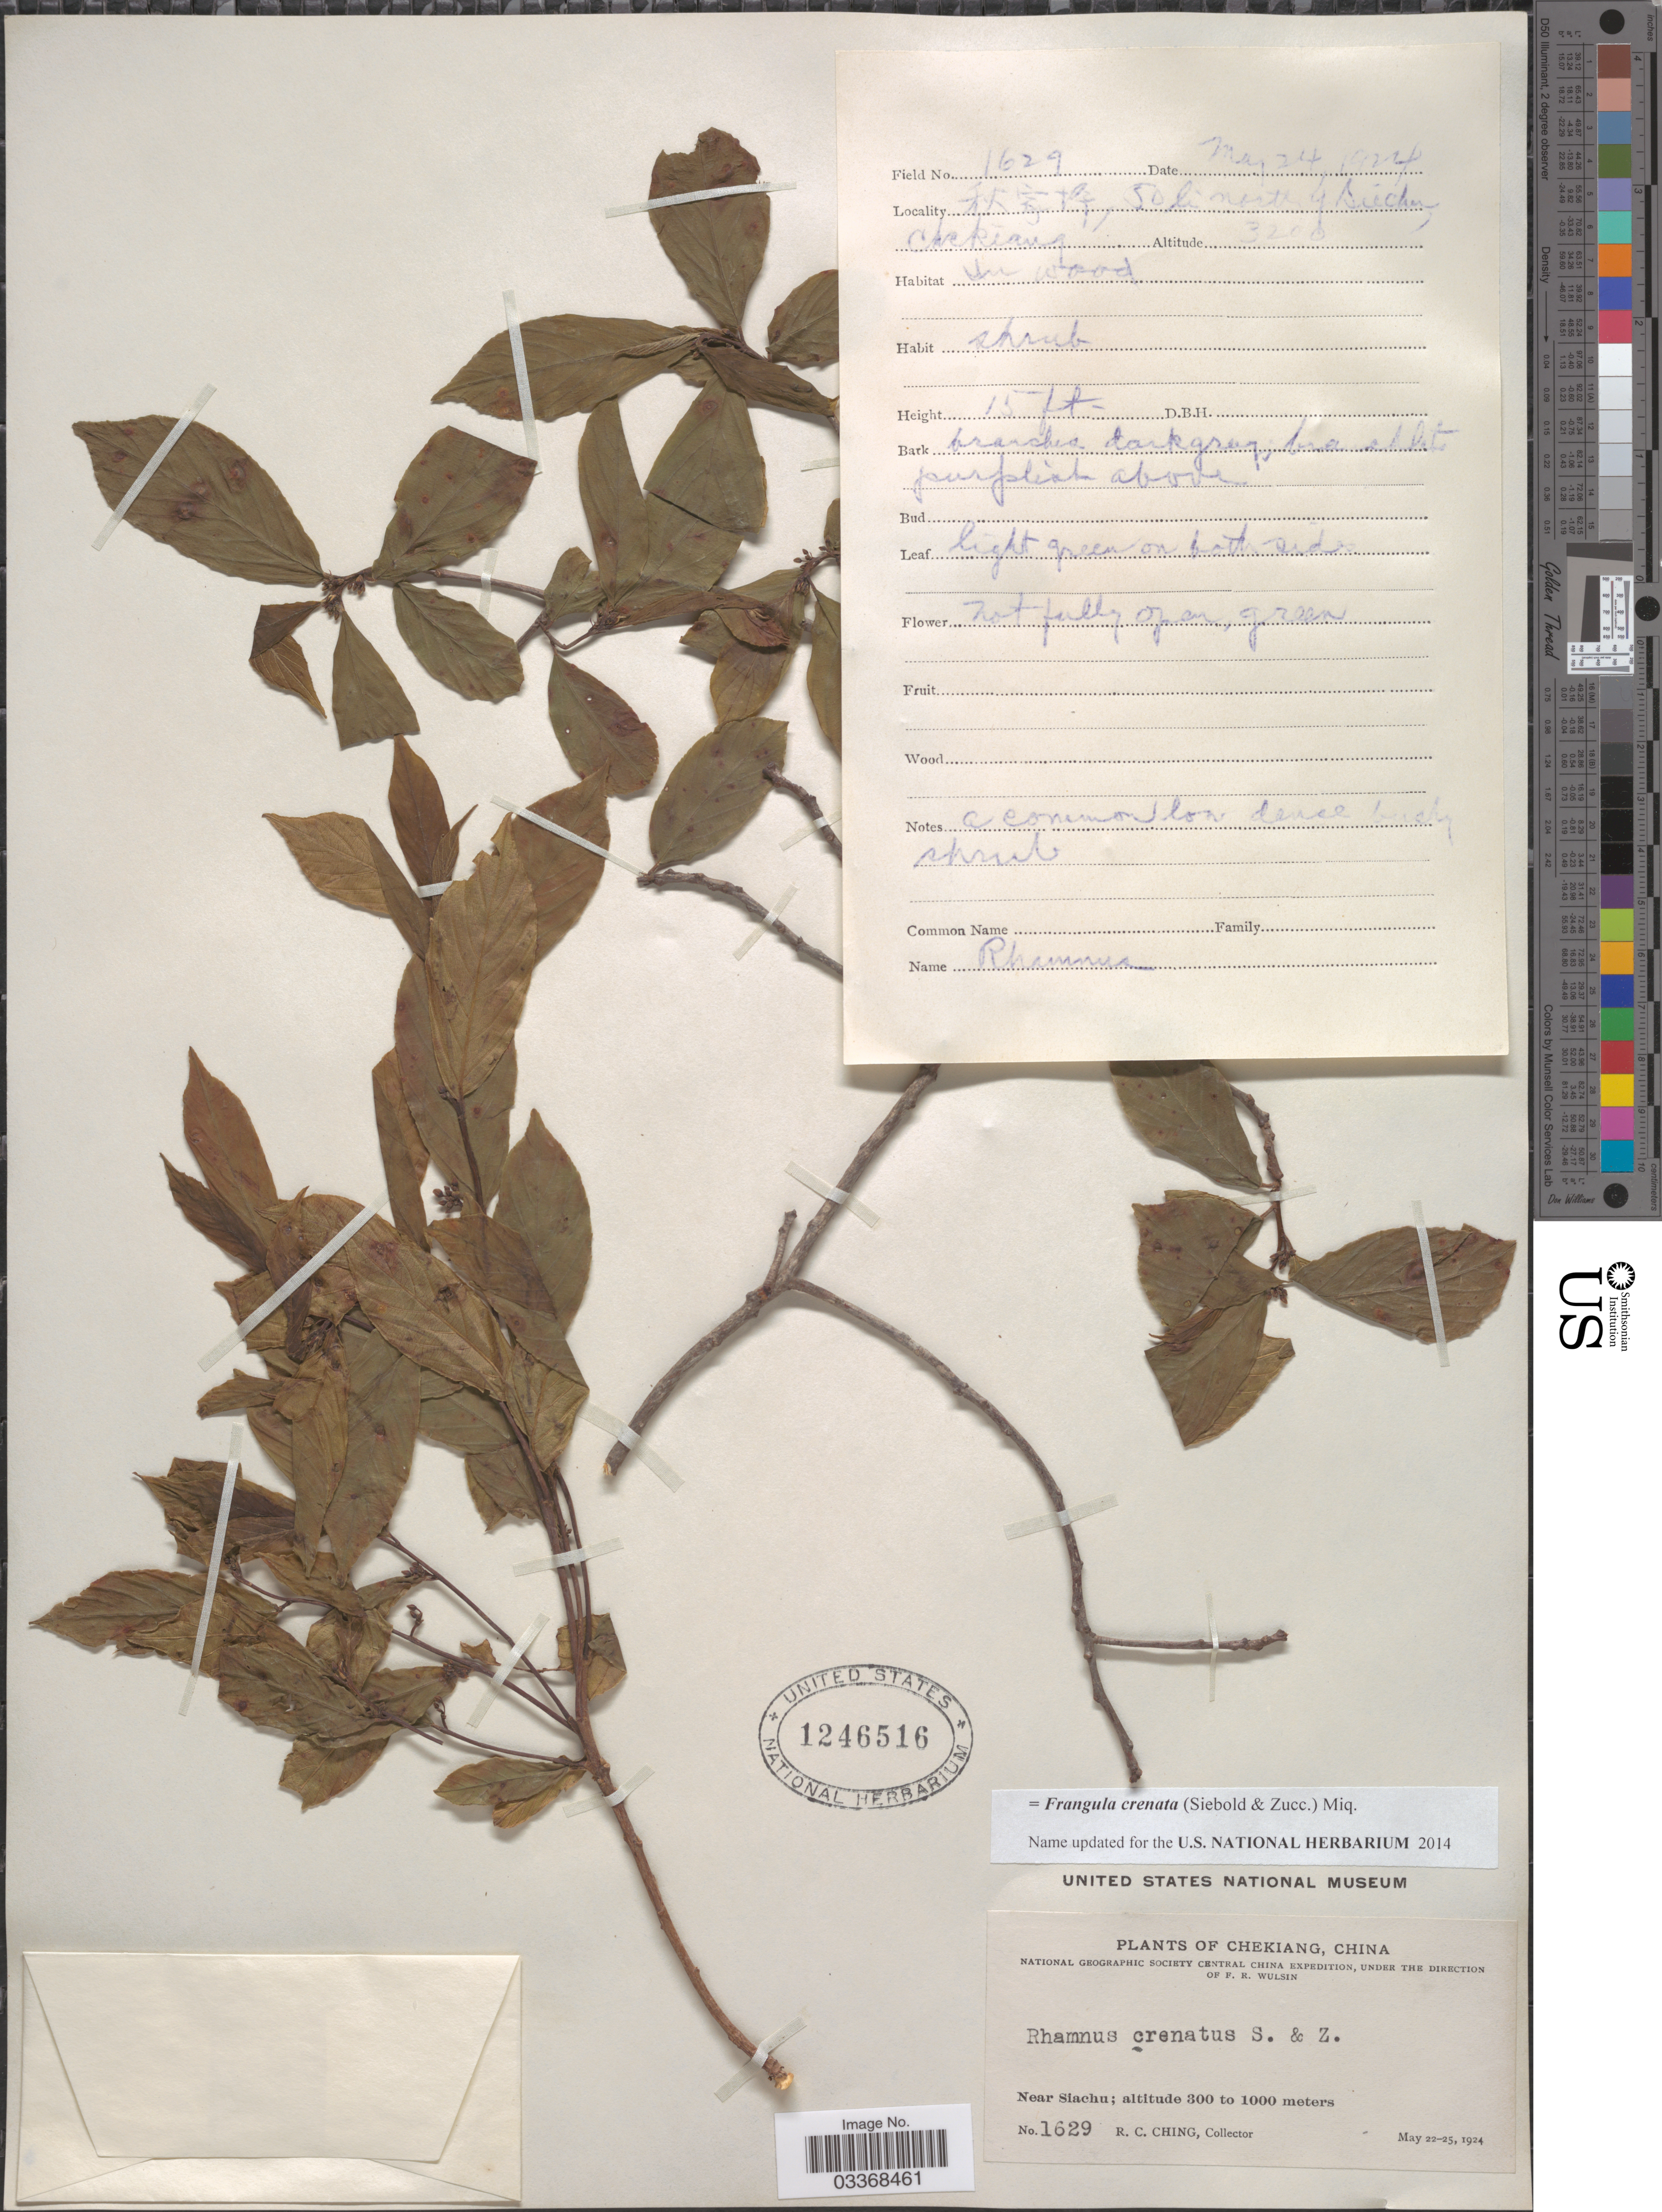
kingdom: Plantae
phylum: Tracheophyta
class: Magnoliopsida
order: Rosales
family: Rhamnaceae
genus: Frangula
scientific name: Frangula crenata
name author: (Siebold & Zucc.) Miq.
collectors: R. C. Ching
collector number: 1629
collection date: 1924-05-24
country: China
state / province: Zhejiang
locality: X, 50 li north of Siachu, Chekiang.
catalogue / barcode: US 1246516